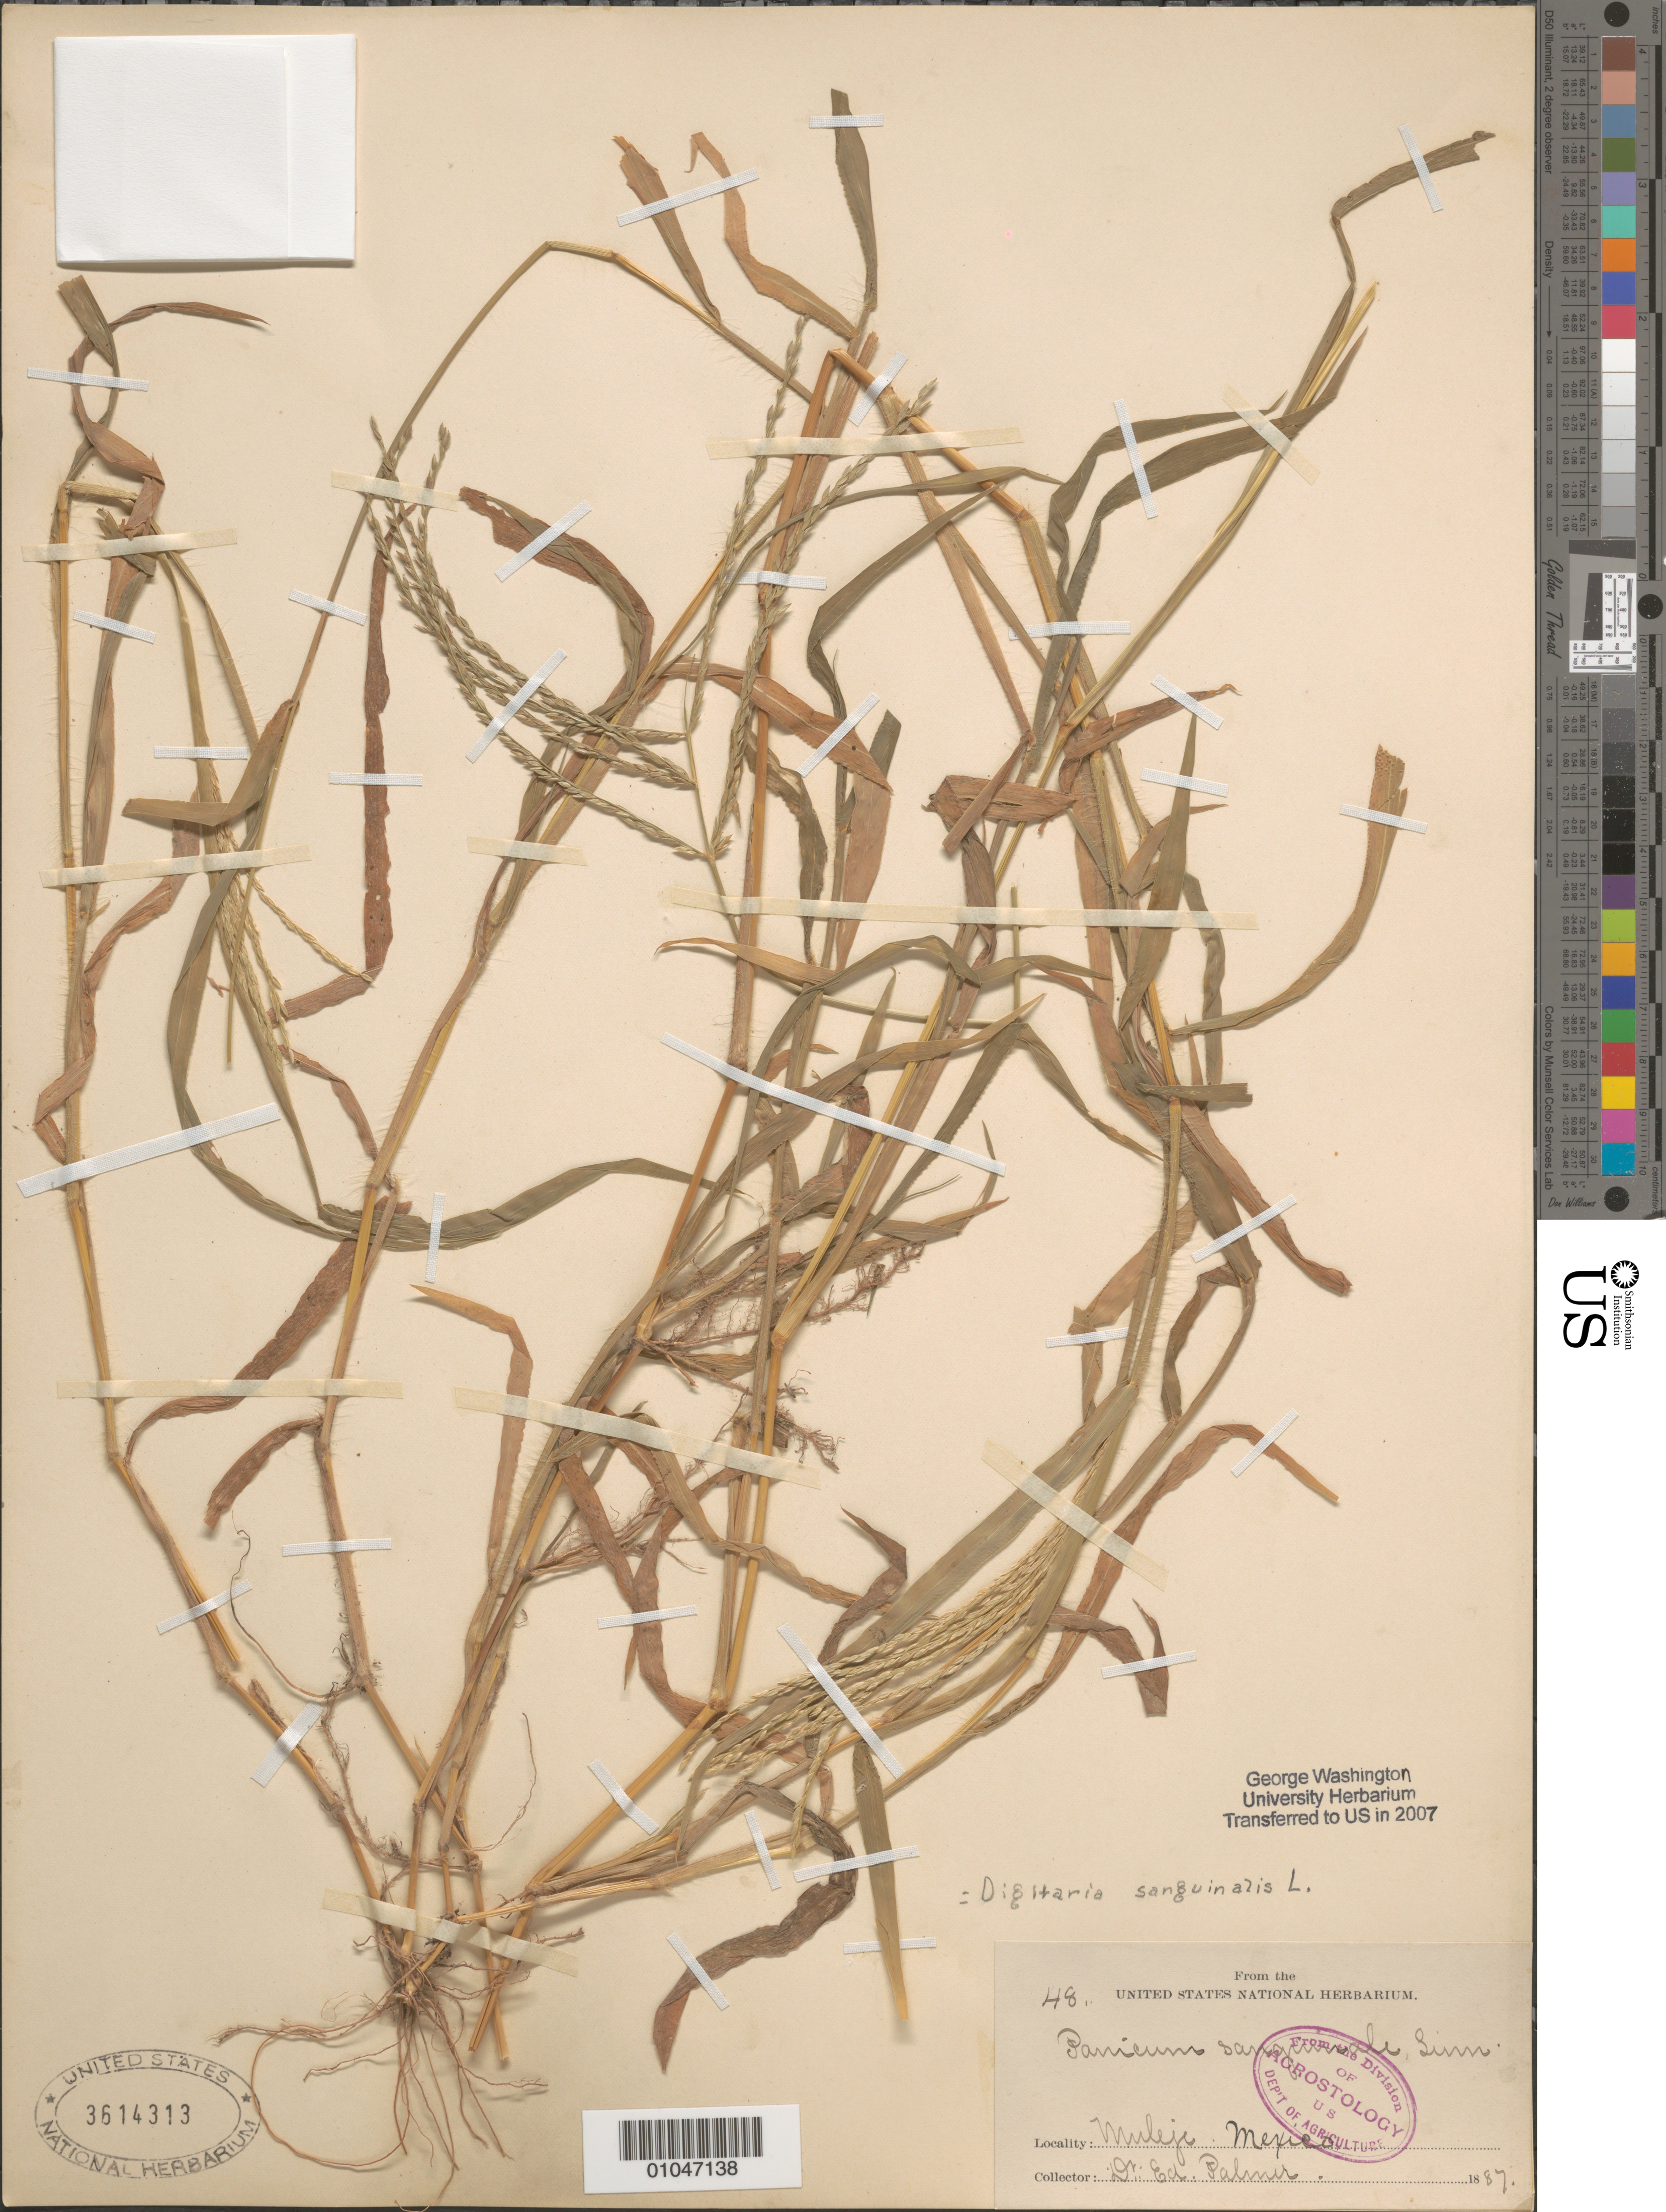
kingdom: Plantae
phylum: Tracheophyta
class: Liliopsida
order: Poales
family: Poaceae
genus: Digitaria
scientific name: Digitaria sanguinalis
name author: (L.) Scop.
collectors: E. Palmer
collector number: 48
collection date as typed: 1887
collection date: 1887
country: Mexico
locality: Mulejc. or Muleje.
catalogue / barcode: US 3614313